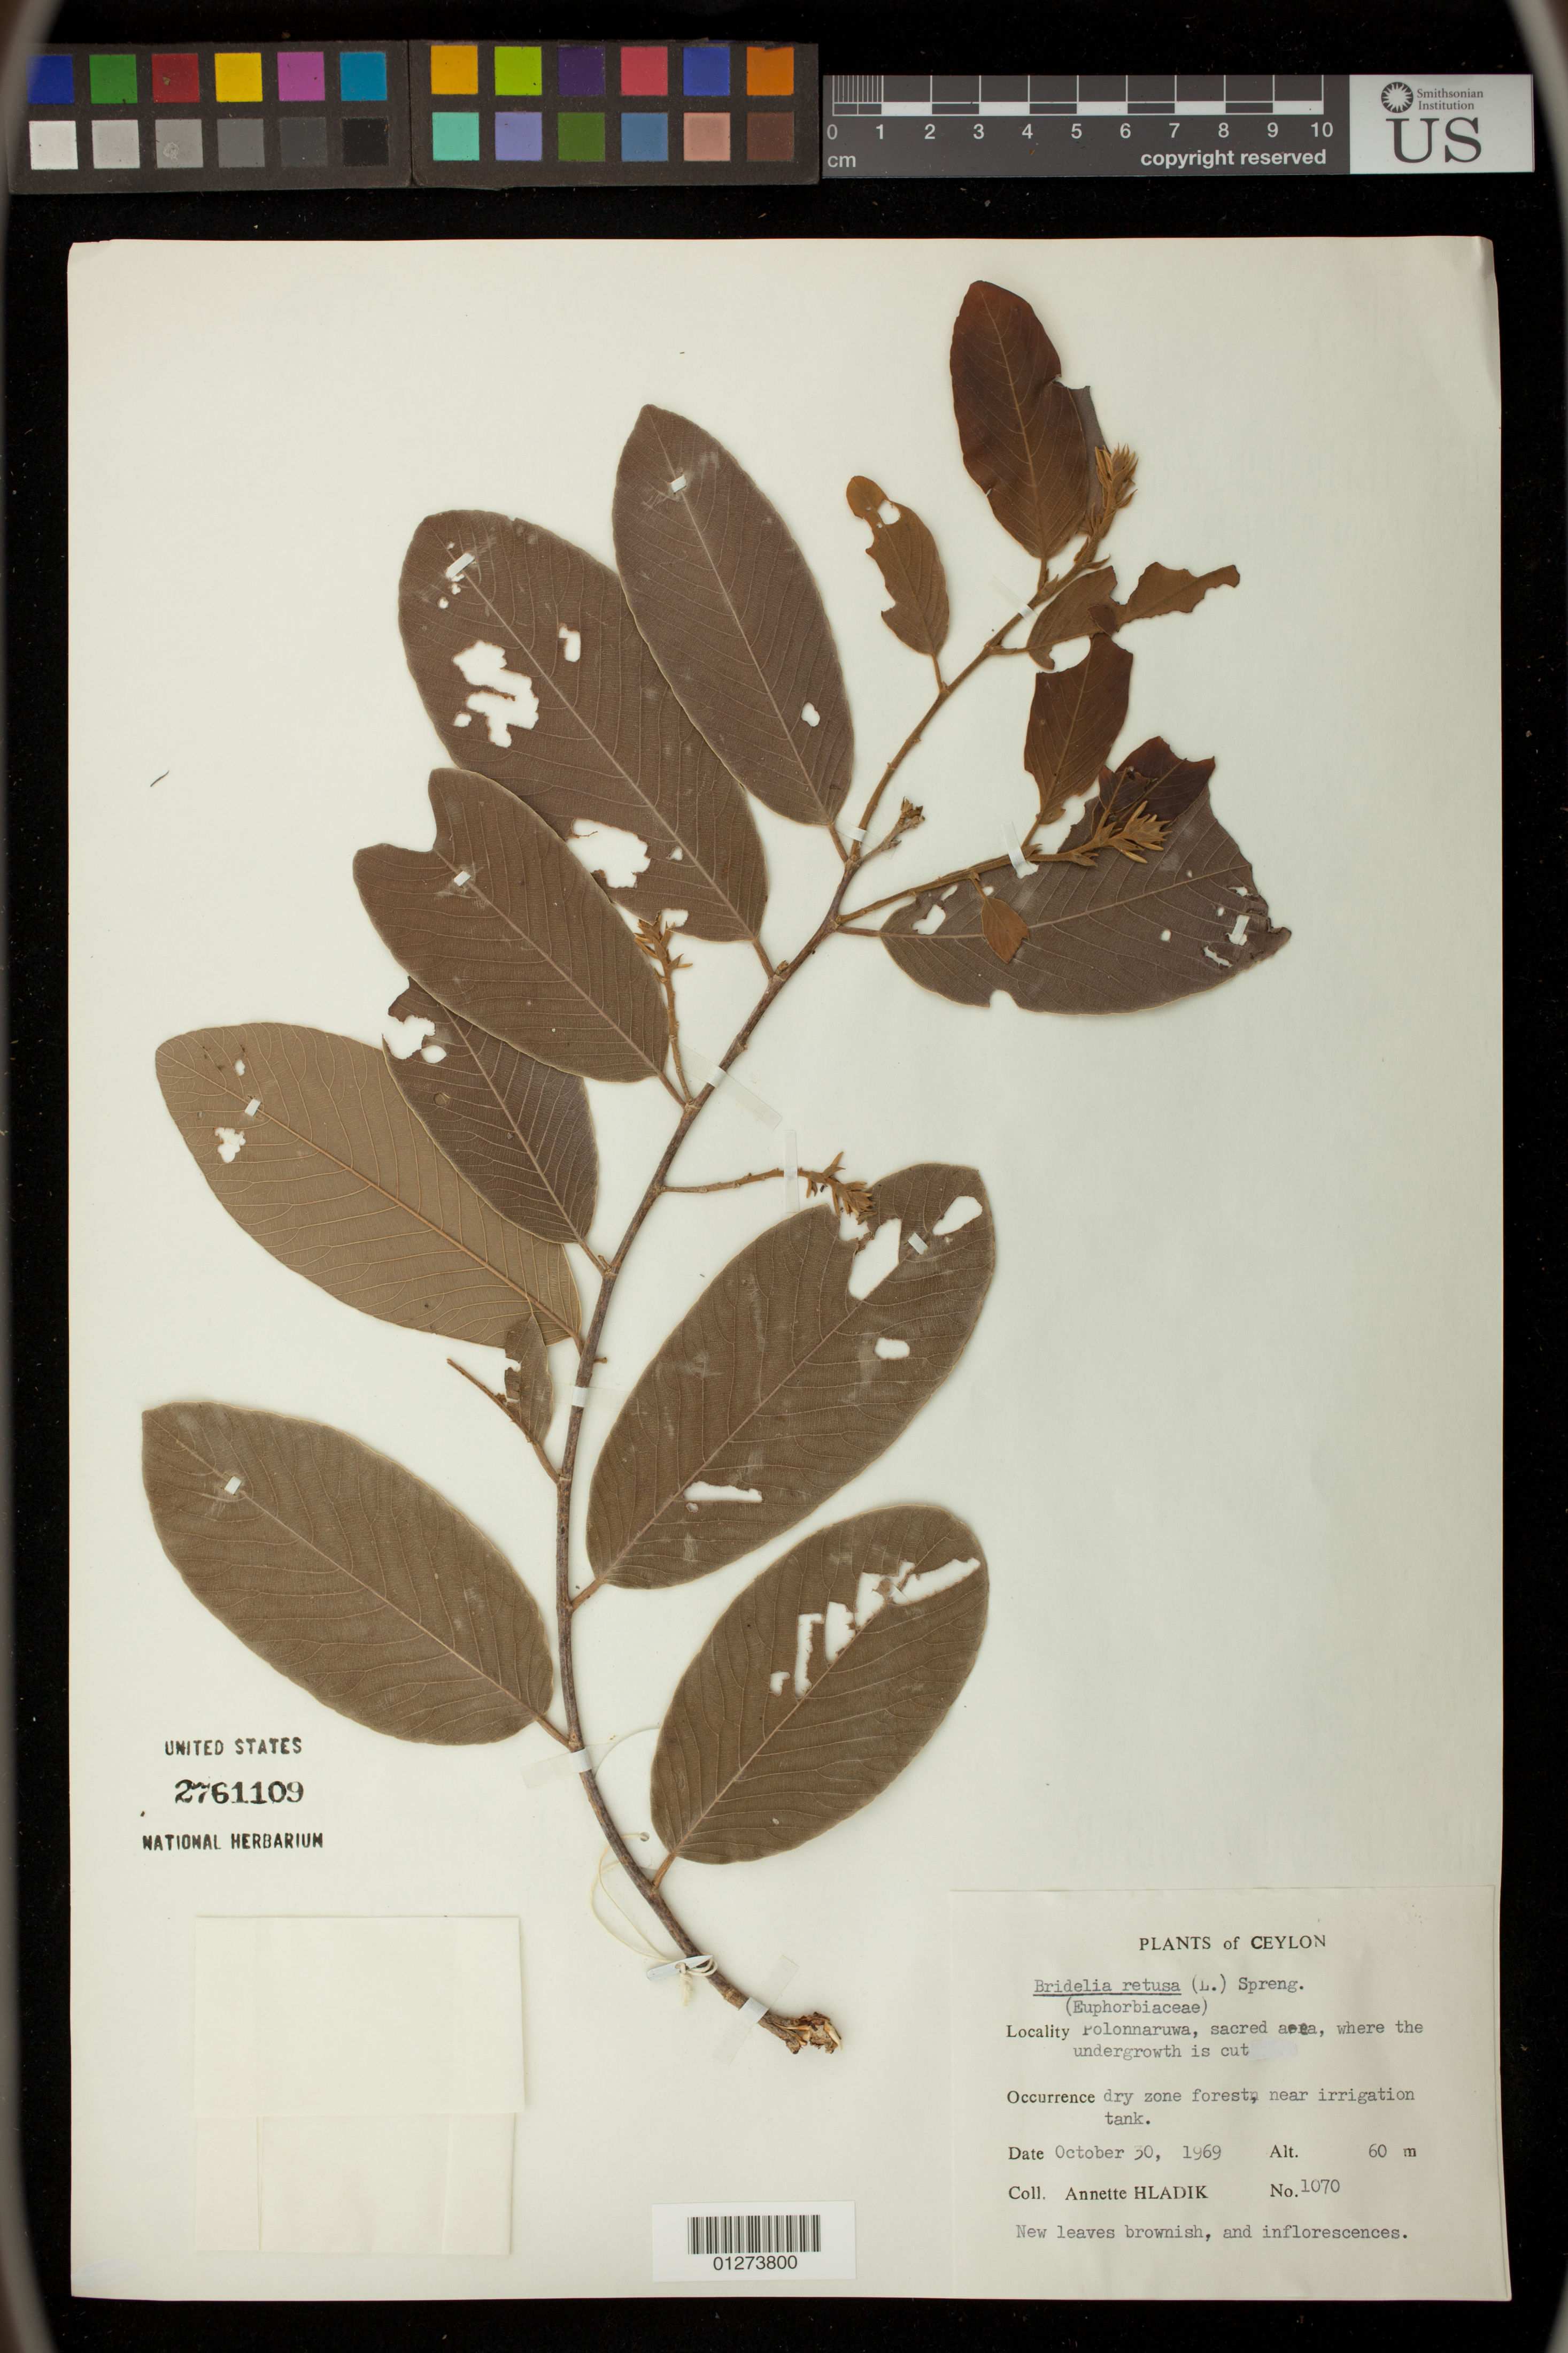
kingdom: Plantae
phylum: Tracheophyta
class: Magnoliopsida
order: Malpighiales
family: Phyllanthaceae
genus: Bridelia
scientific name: Bridelia retusa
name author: (L.) A. Juss.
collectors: A. Hladik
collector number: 1070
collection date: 1969-10-30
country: Sri Lanka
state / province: North Central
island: Ceylon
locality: Ceylon: Polonnaruwa, sacred area, where the undergrowth is cut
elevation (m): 60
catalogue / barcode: US 2761109